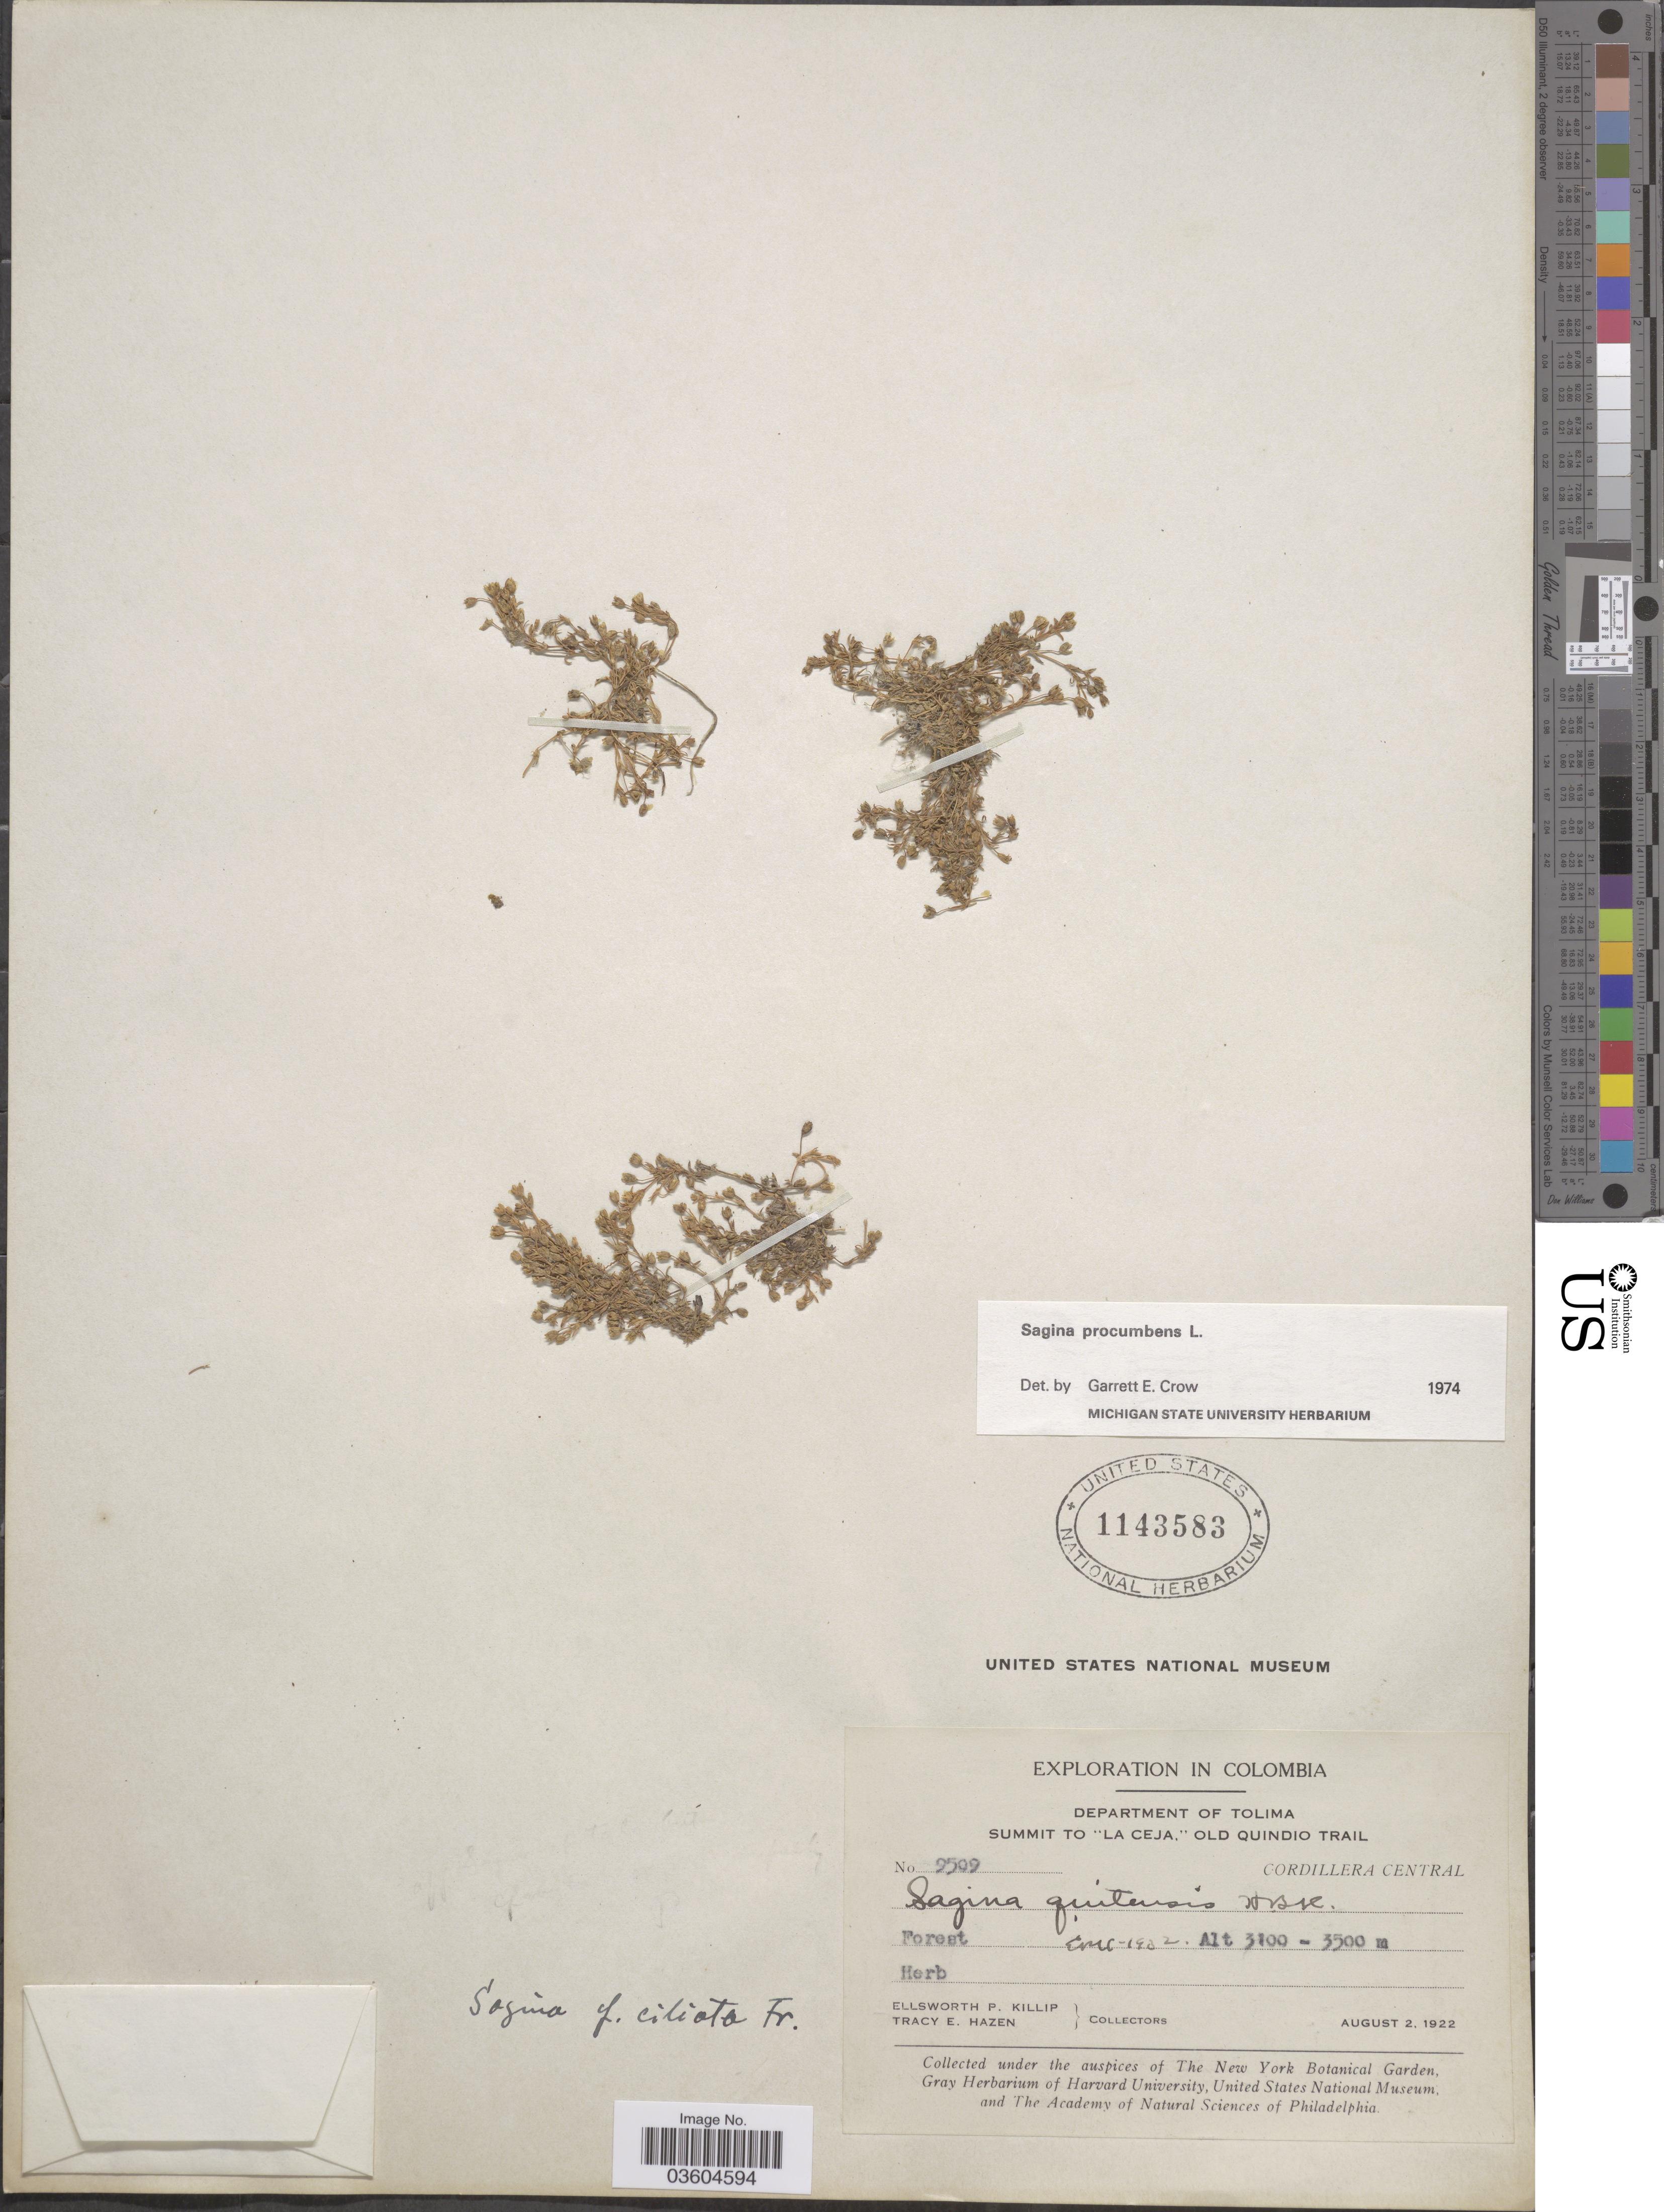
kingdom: Plantae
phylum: Tracheophyta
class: Magnoliopsida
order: Caryophyllales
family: Caryophyllaceae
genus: Sagina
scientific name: Sagina procumbens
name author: L.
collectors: E. P. Killip & T. E. Hazen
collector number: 9509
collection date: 1922-08-02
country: Colombia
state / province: Tolima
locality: Department of Tolima. Summit to "La Ceja," Old Quindio Trail. Cordillera Central.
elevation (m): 3100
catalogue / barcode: US 1143583